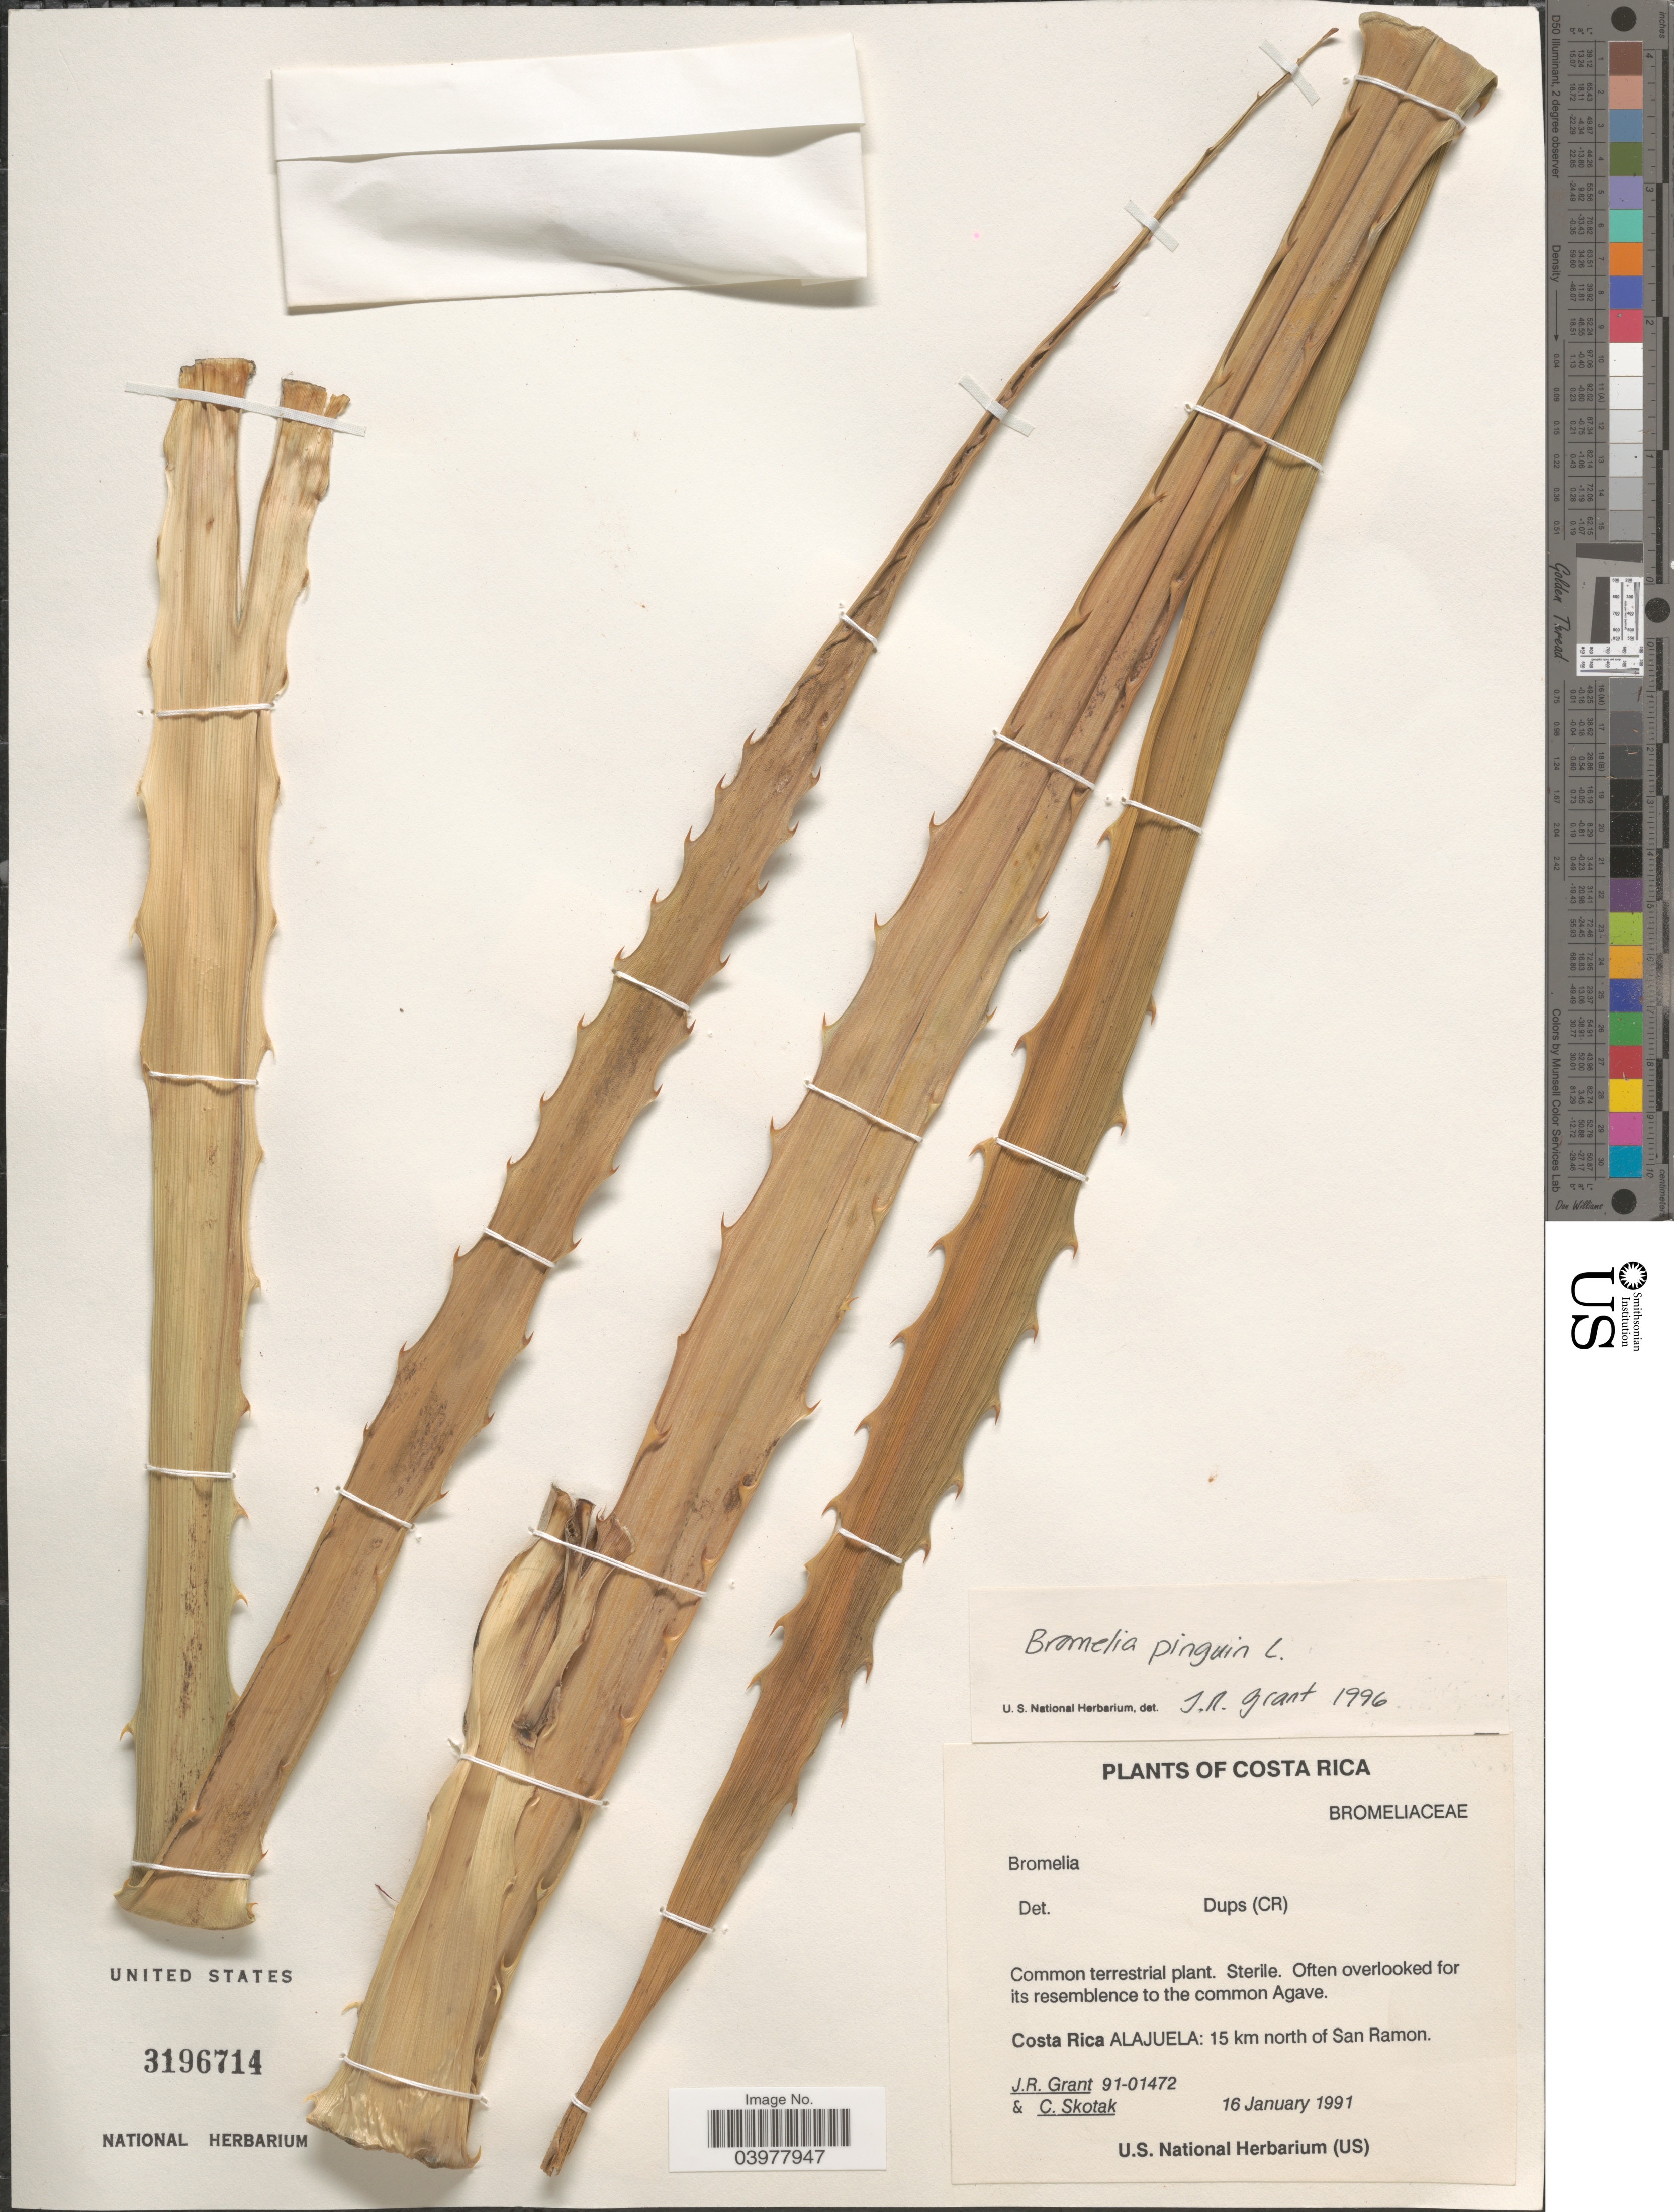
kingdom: Plantae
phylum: Tracheophyta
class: Liliopsida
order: Poales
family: Bromeliaceae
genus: Bromelia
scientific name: Bromelia pinguin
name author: L.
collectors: J. Grant & C. Skotak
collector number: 91-01472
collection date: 1991-01-16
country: Costa Rica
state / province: Alajuela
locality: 15 km north of San Ramon.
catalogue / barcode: US 3196714